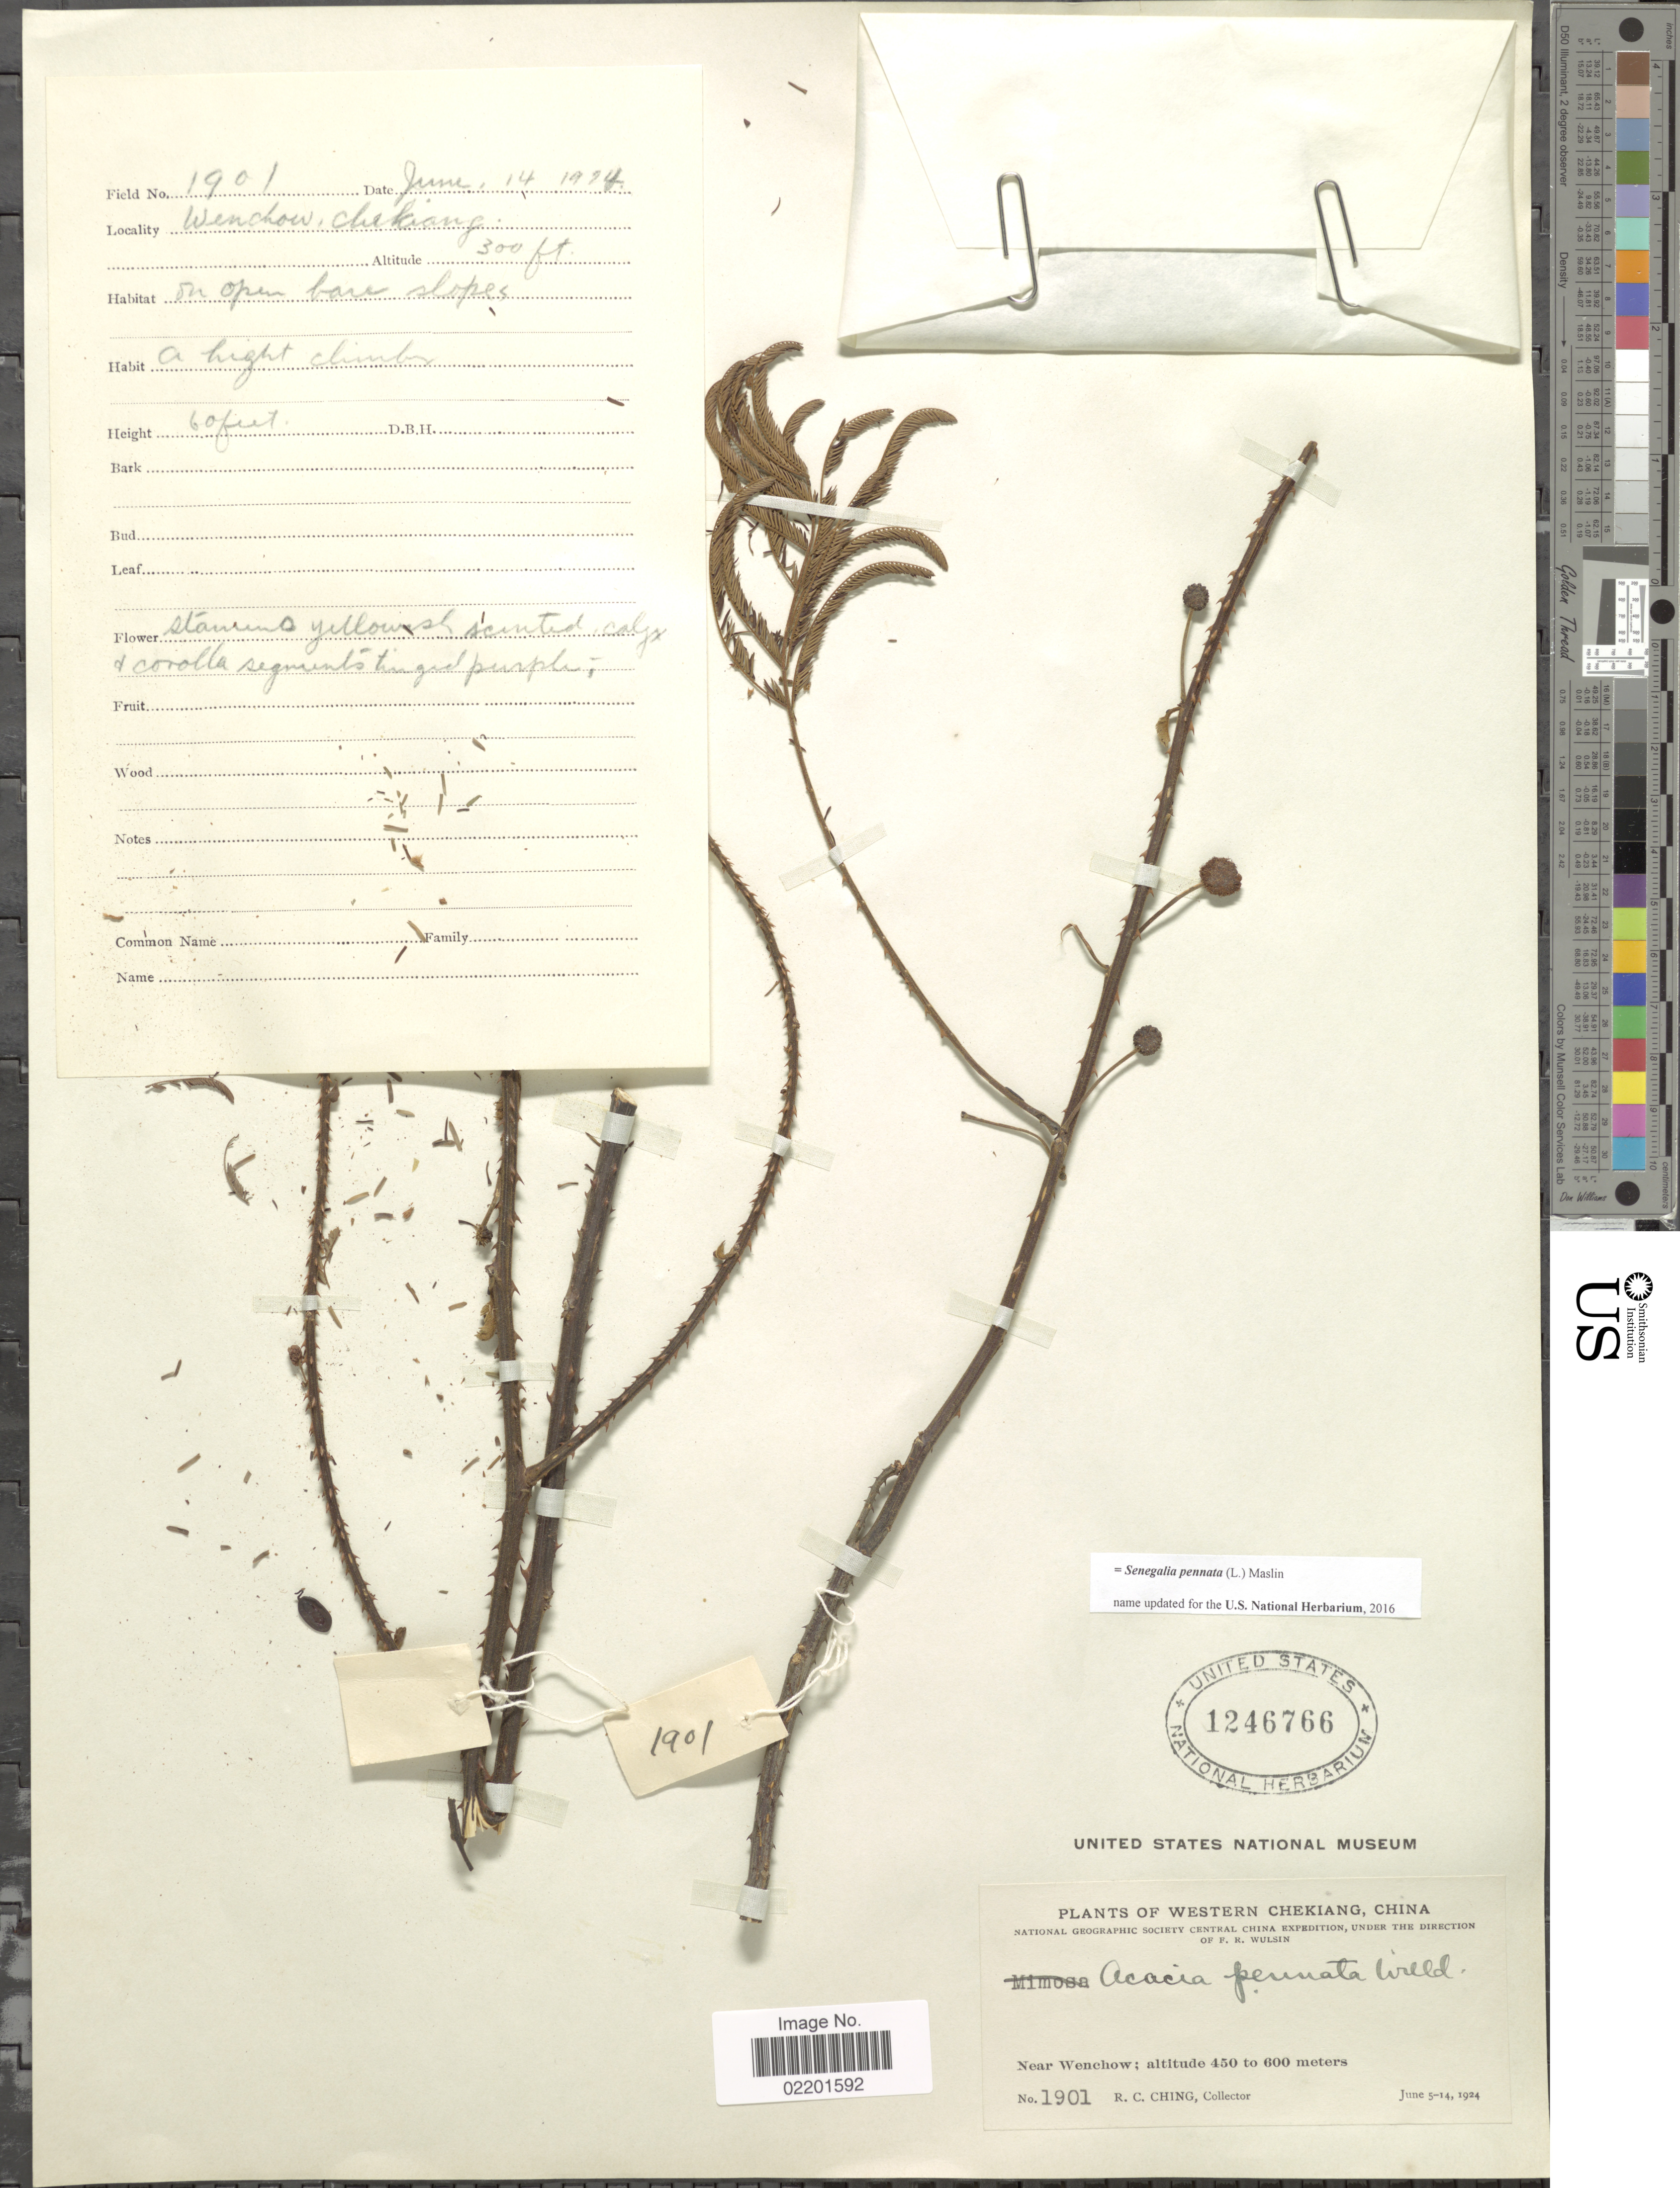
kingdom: Plantae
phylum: Tracheophyta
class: Magnoliopsida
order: Fabales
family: Fabaceae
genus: Senegalia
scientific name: Senegalia pennata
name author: (L.) Maslin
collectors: R. C. Ching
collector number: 1901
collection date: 1924-06-05/1924-06-14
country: China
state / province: Zhejiang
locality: Western Chekiang, China, Near Wenchow.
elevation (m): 450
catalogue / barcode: US 1246766